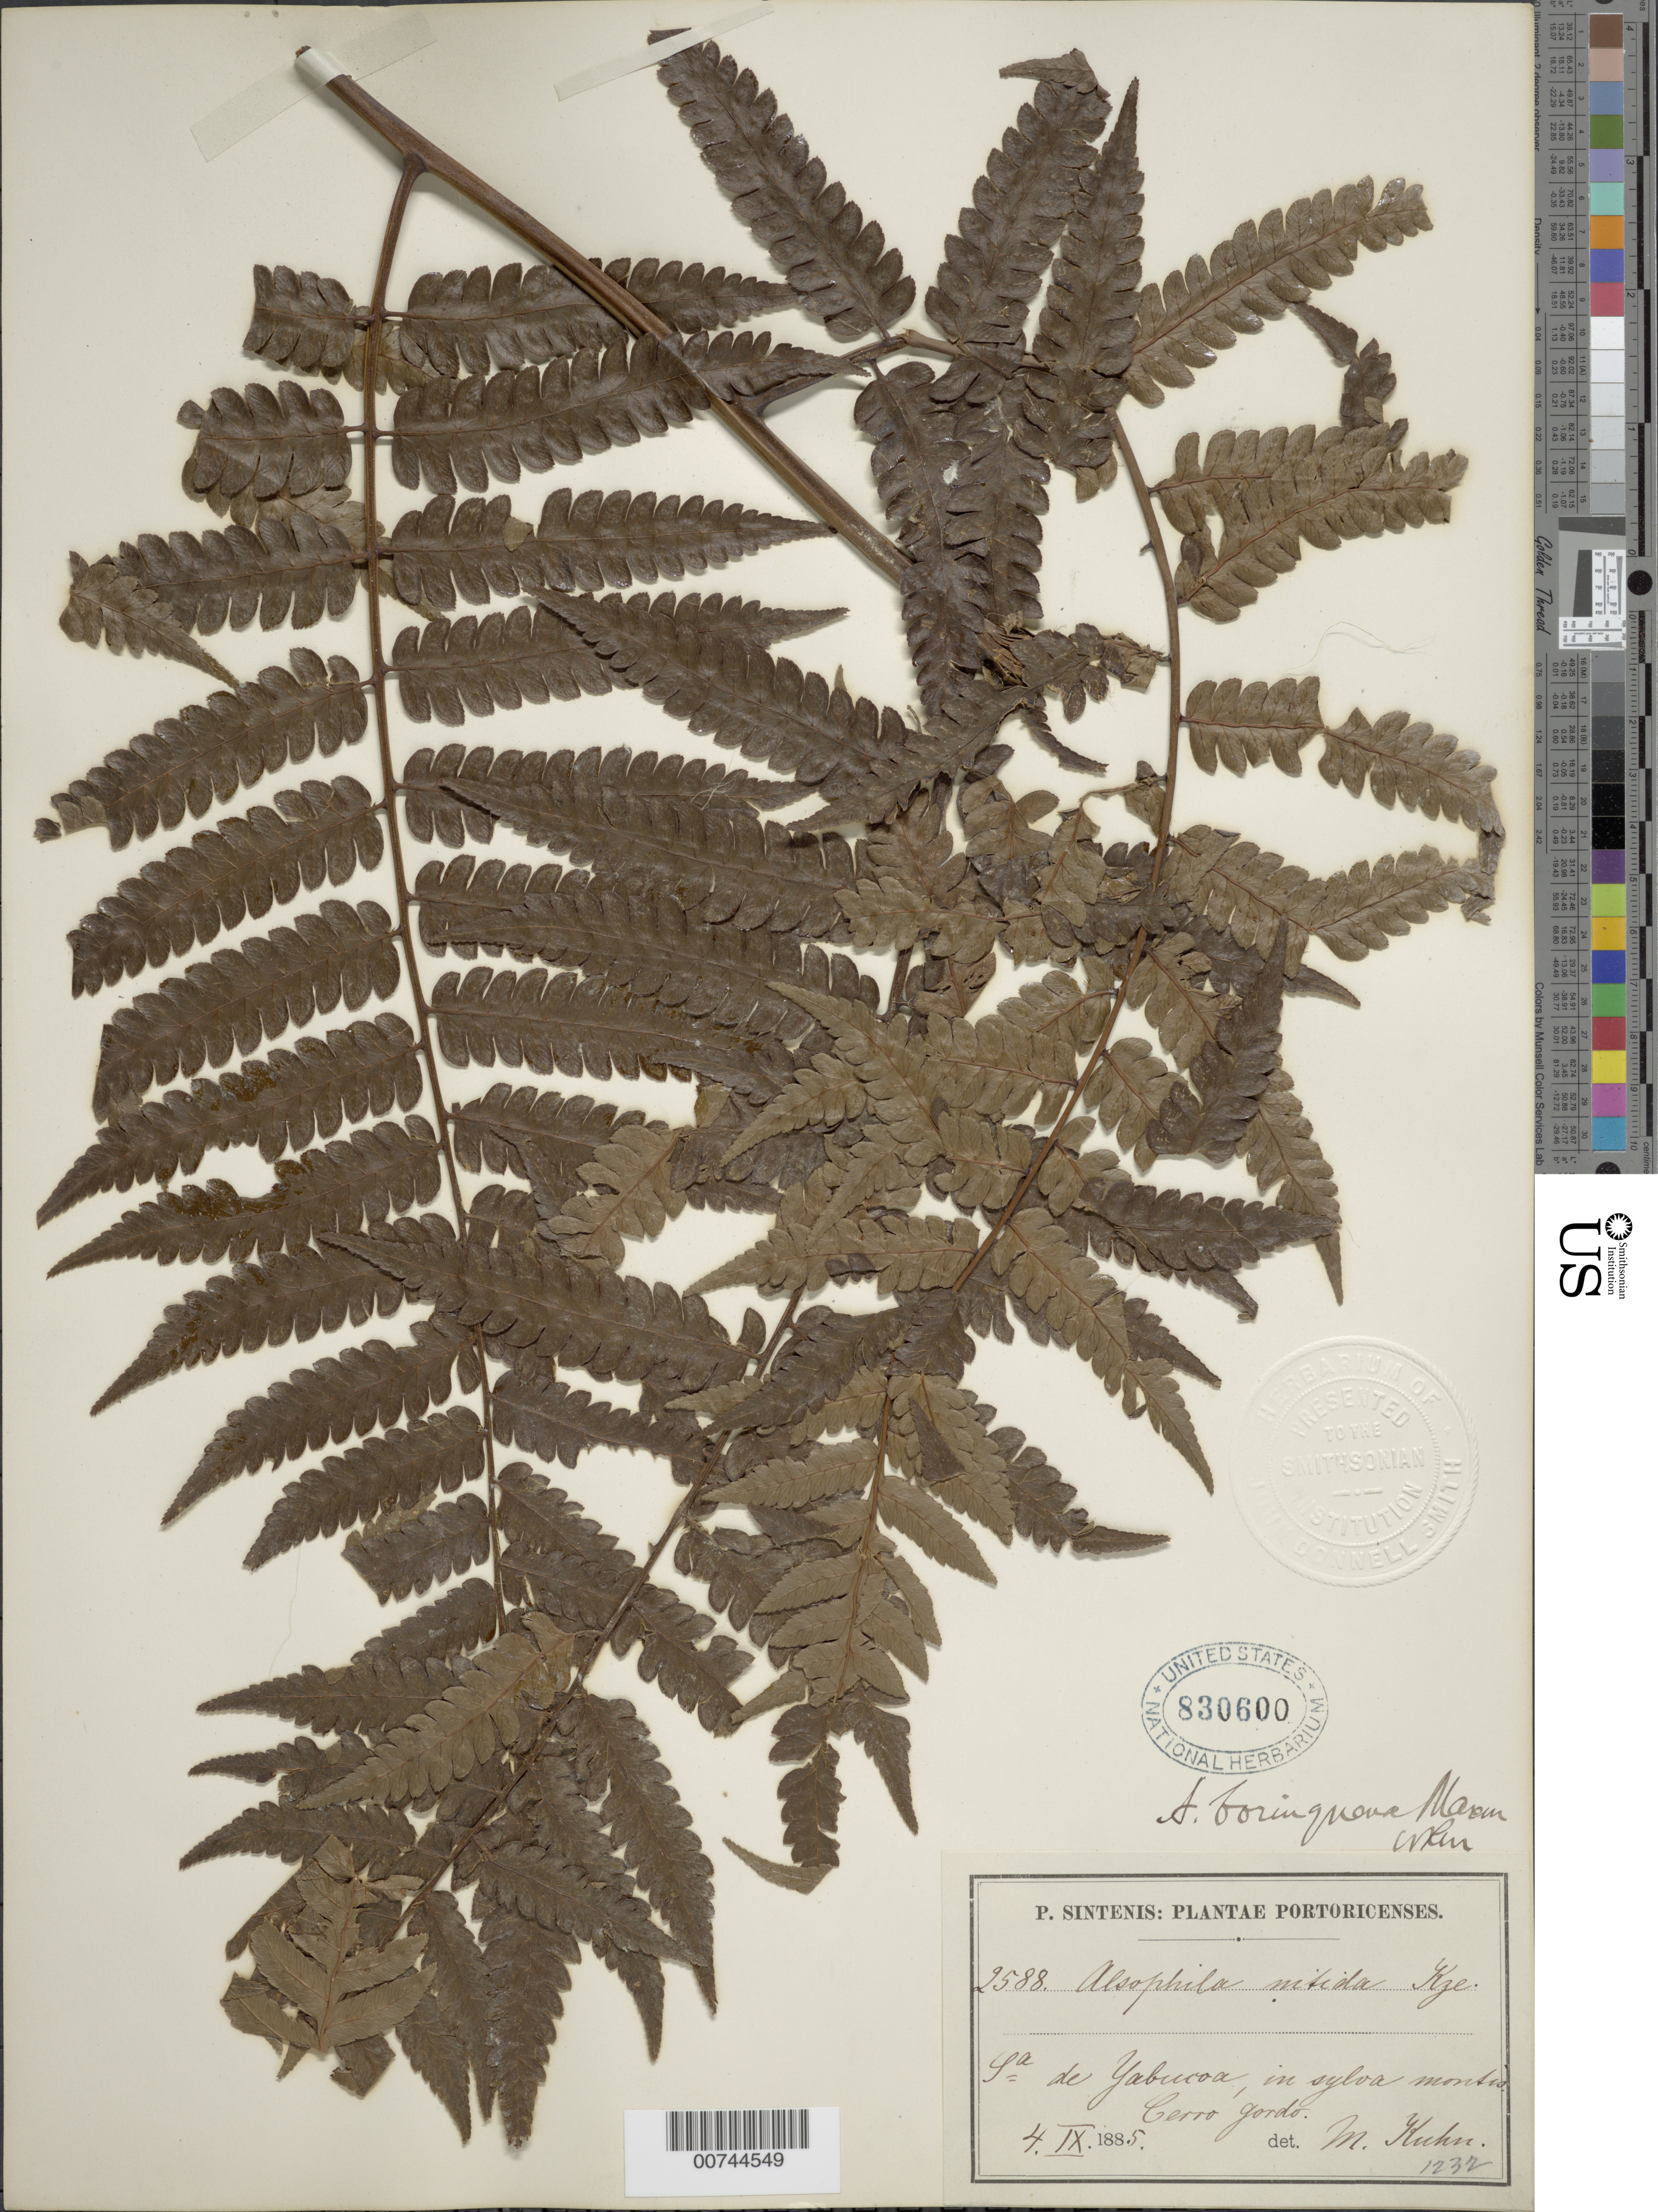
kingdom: Plantae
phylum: Tracheophyta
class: Polypodiopsida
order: Cyatheales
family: Cyatheaceae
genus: Cyathea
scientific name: Cyathea borinquena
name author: (Maxon) Domin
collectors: P. Sintenis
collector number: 2588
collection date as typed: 04 Sep 1885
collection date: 1885-09-04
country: Puerto Rico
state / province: Yabucoa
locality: Sa. de Yabucoa, in sylva montis Cerro Gordo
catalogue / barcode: US 830600